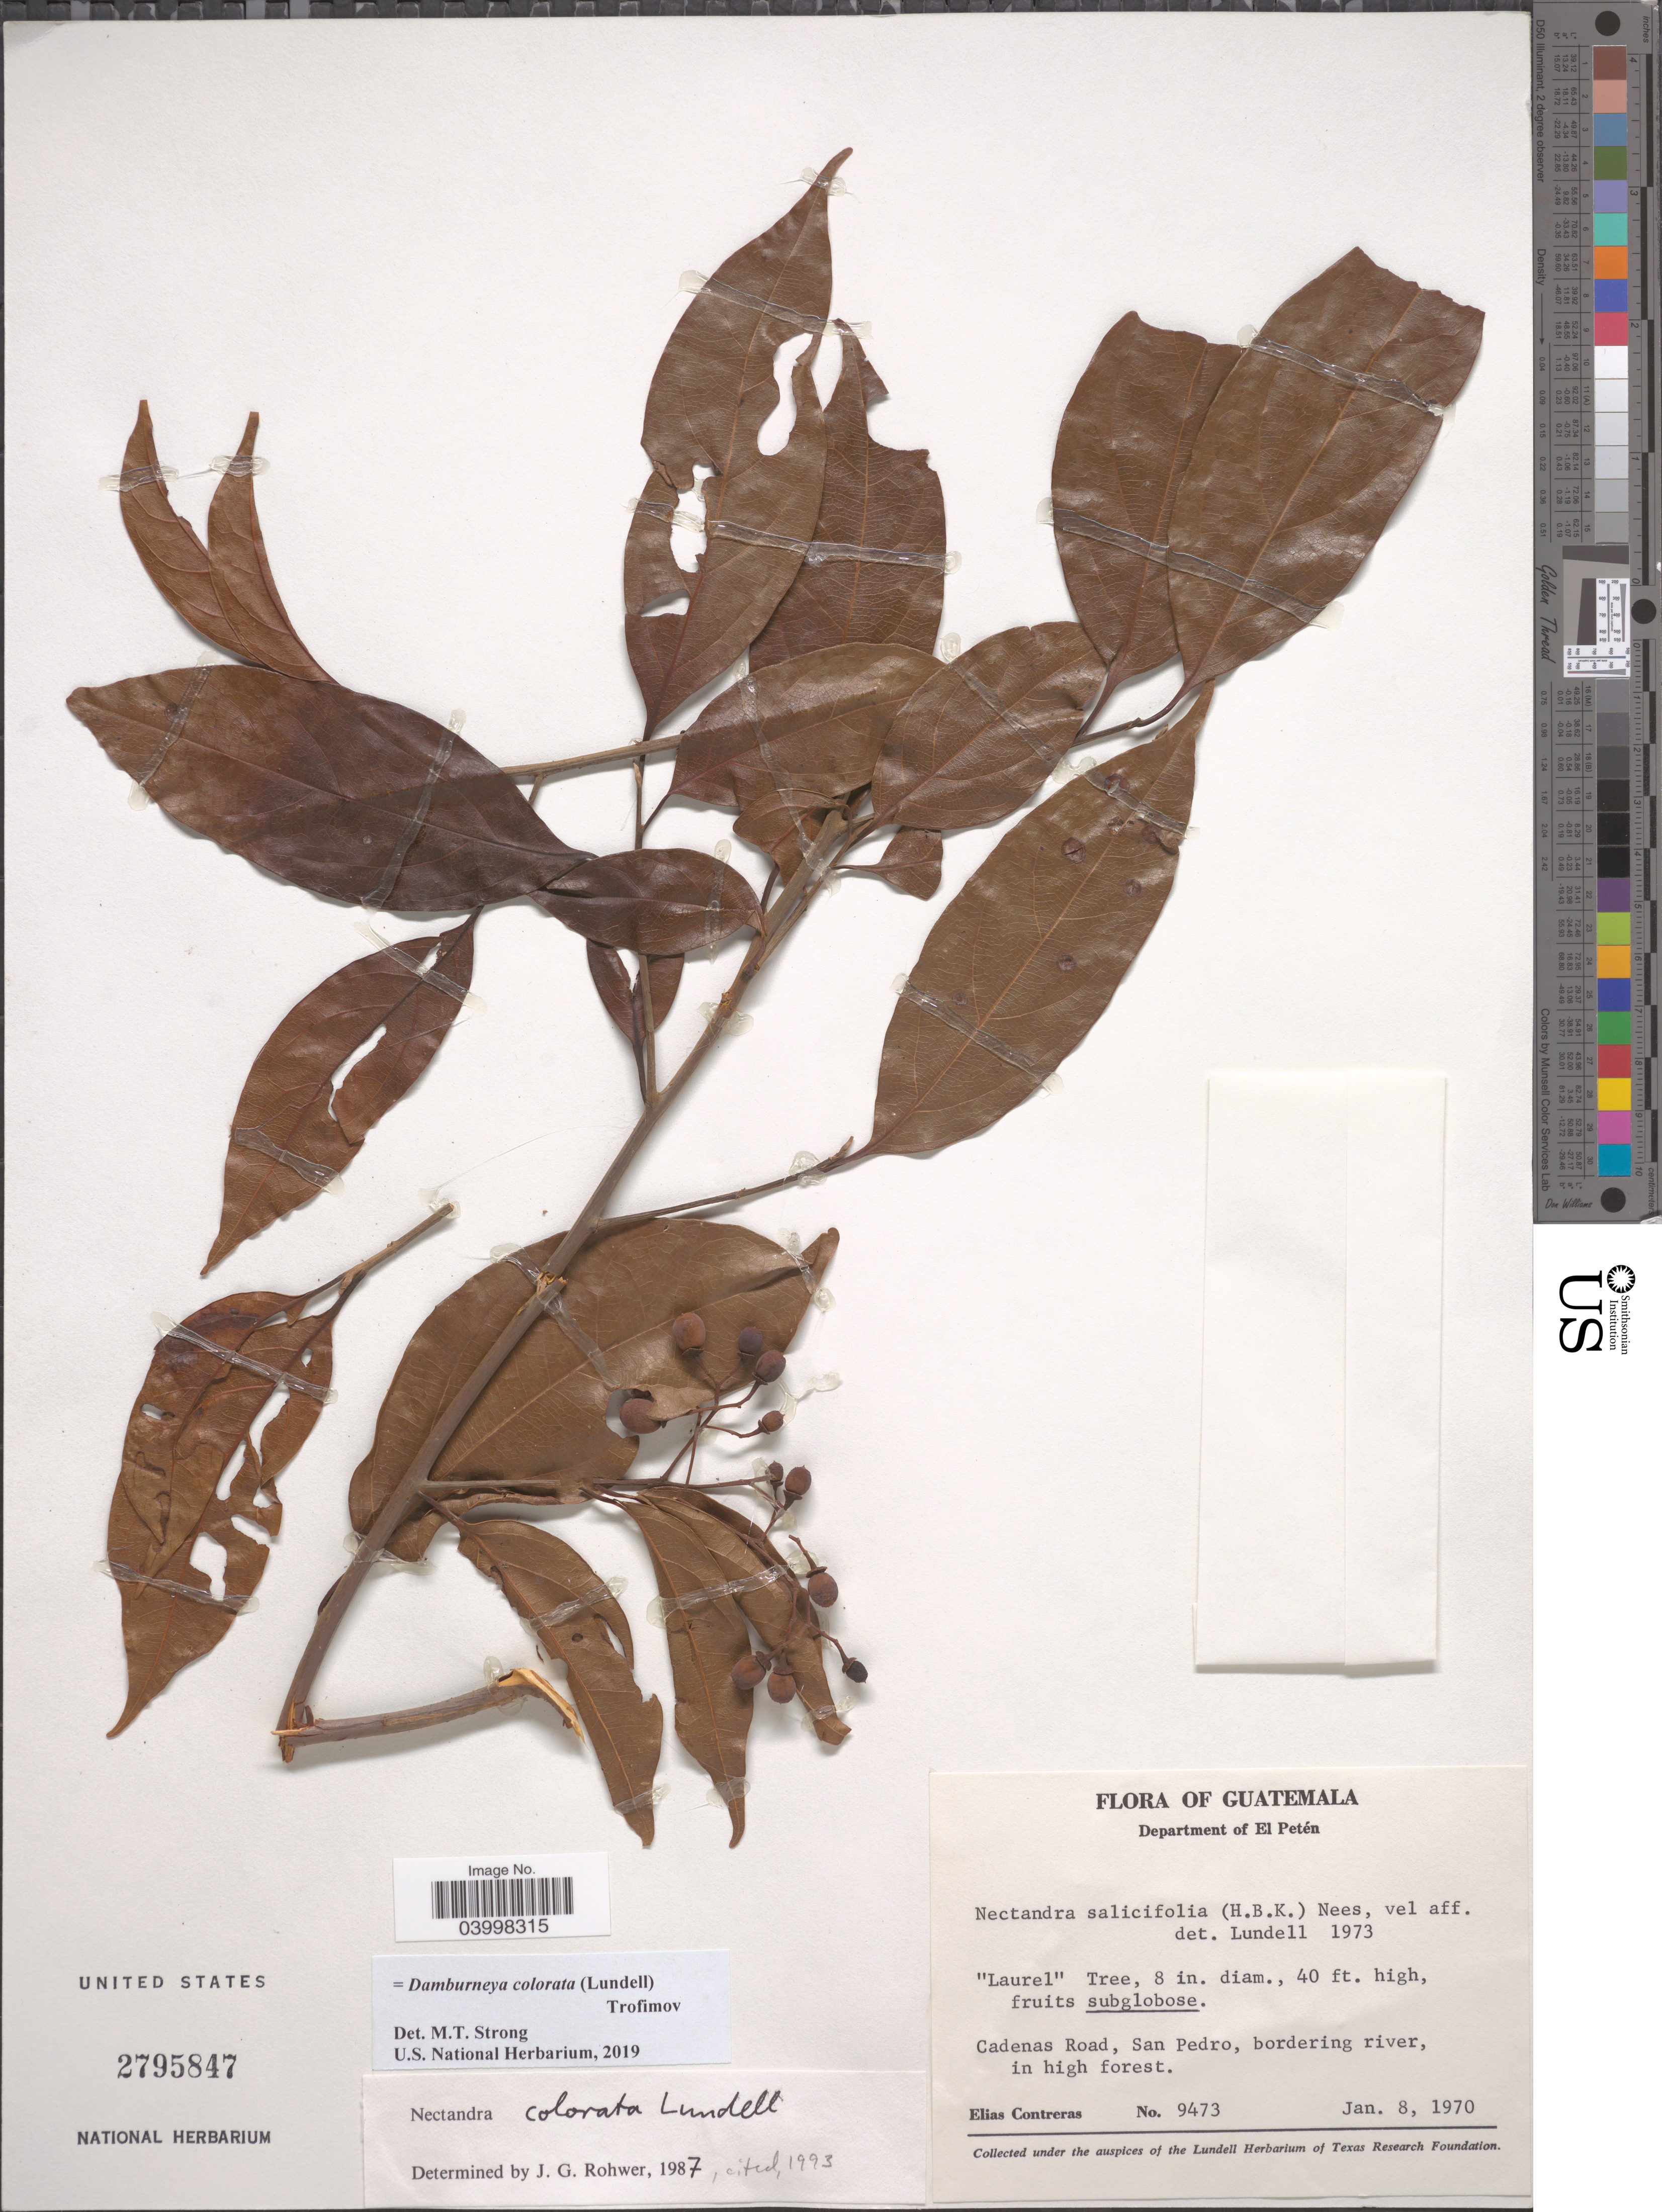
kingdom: Plantae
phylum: Tracheophyta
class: Magnoliopsida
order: Laurales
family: Lauraceae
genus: Damburneya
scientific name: Damburneya colorata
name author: (Lundell) Trofimov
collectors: E. Contreras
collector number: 9473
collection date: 1970-01-08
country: Guatemala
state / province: El Peten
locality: Department of El Petén. Cadenas Road, San Pedro, bordering river, in high forest.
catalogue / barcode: US 2795847